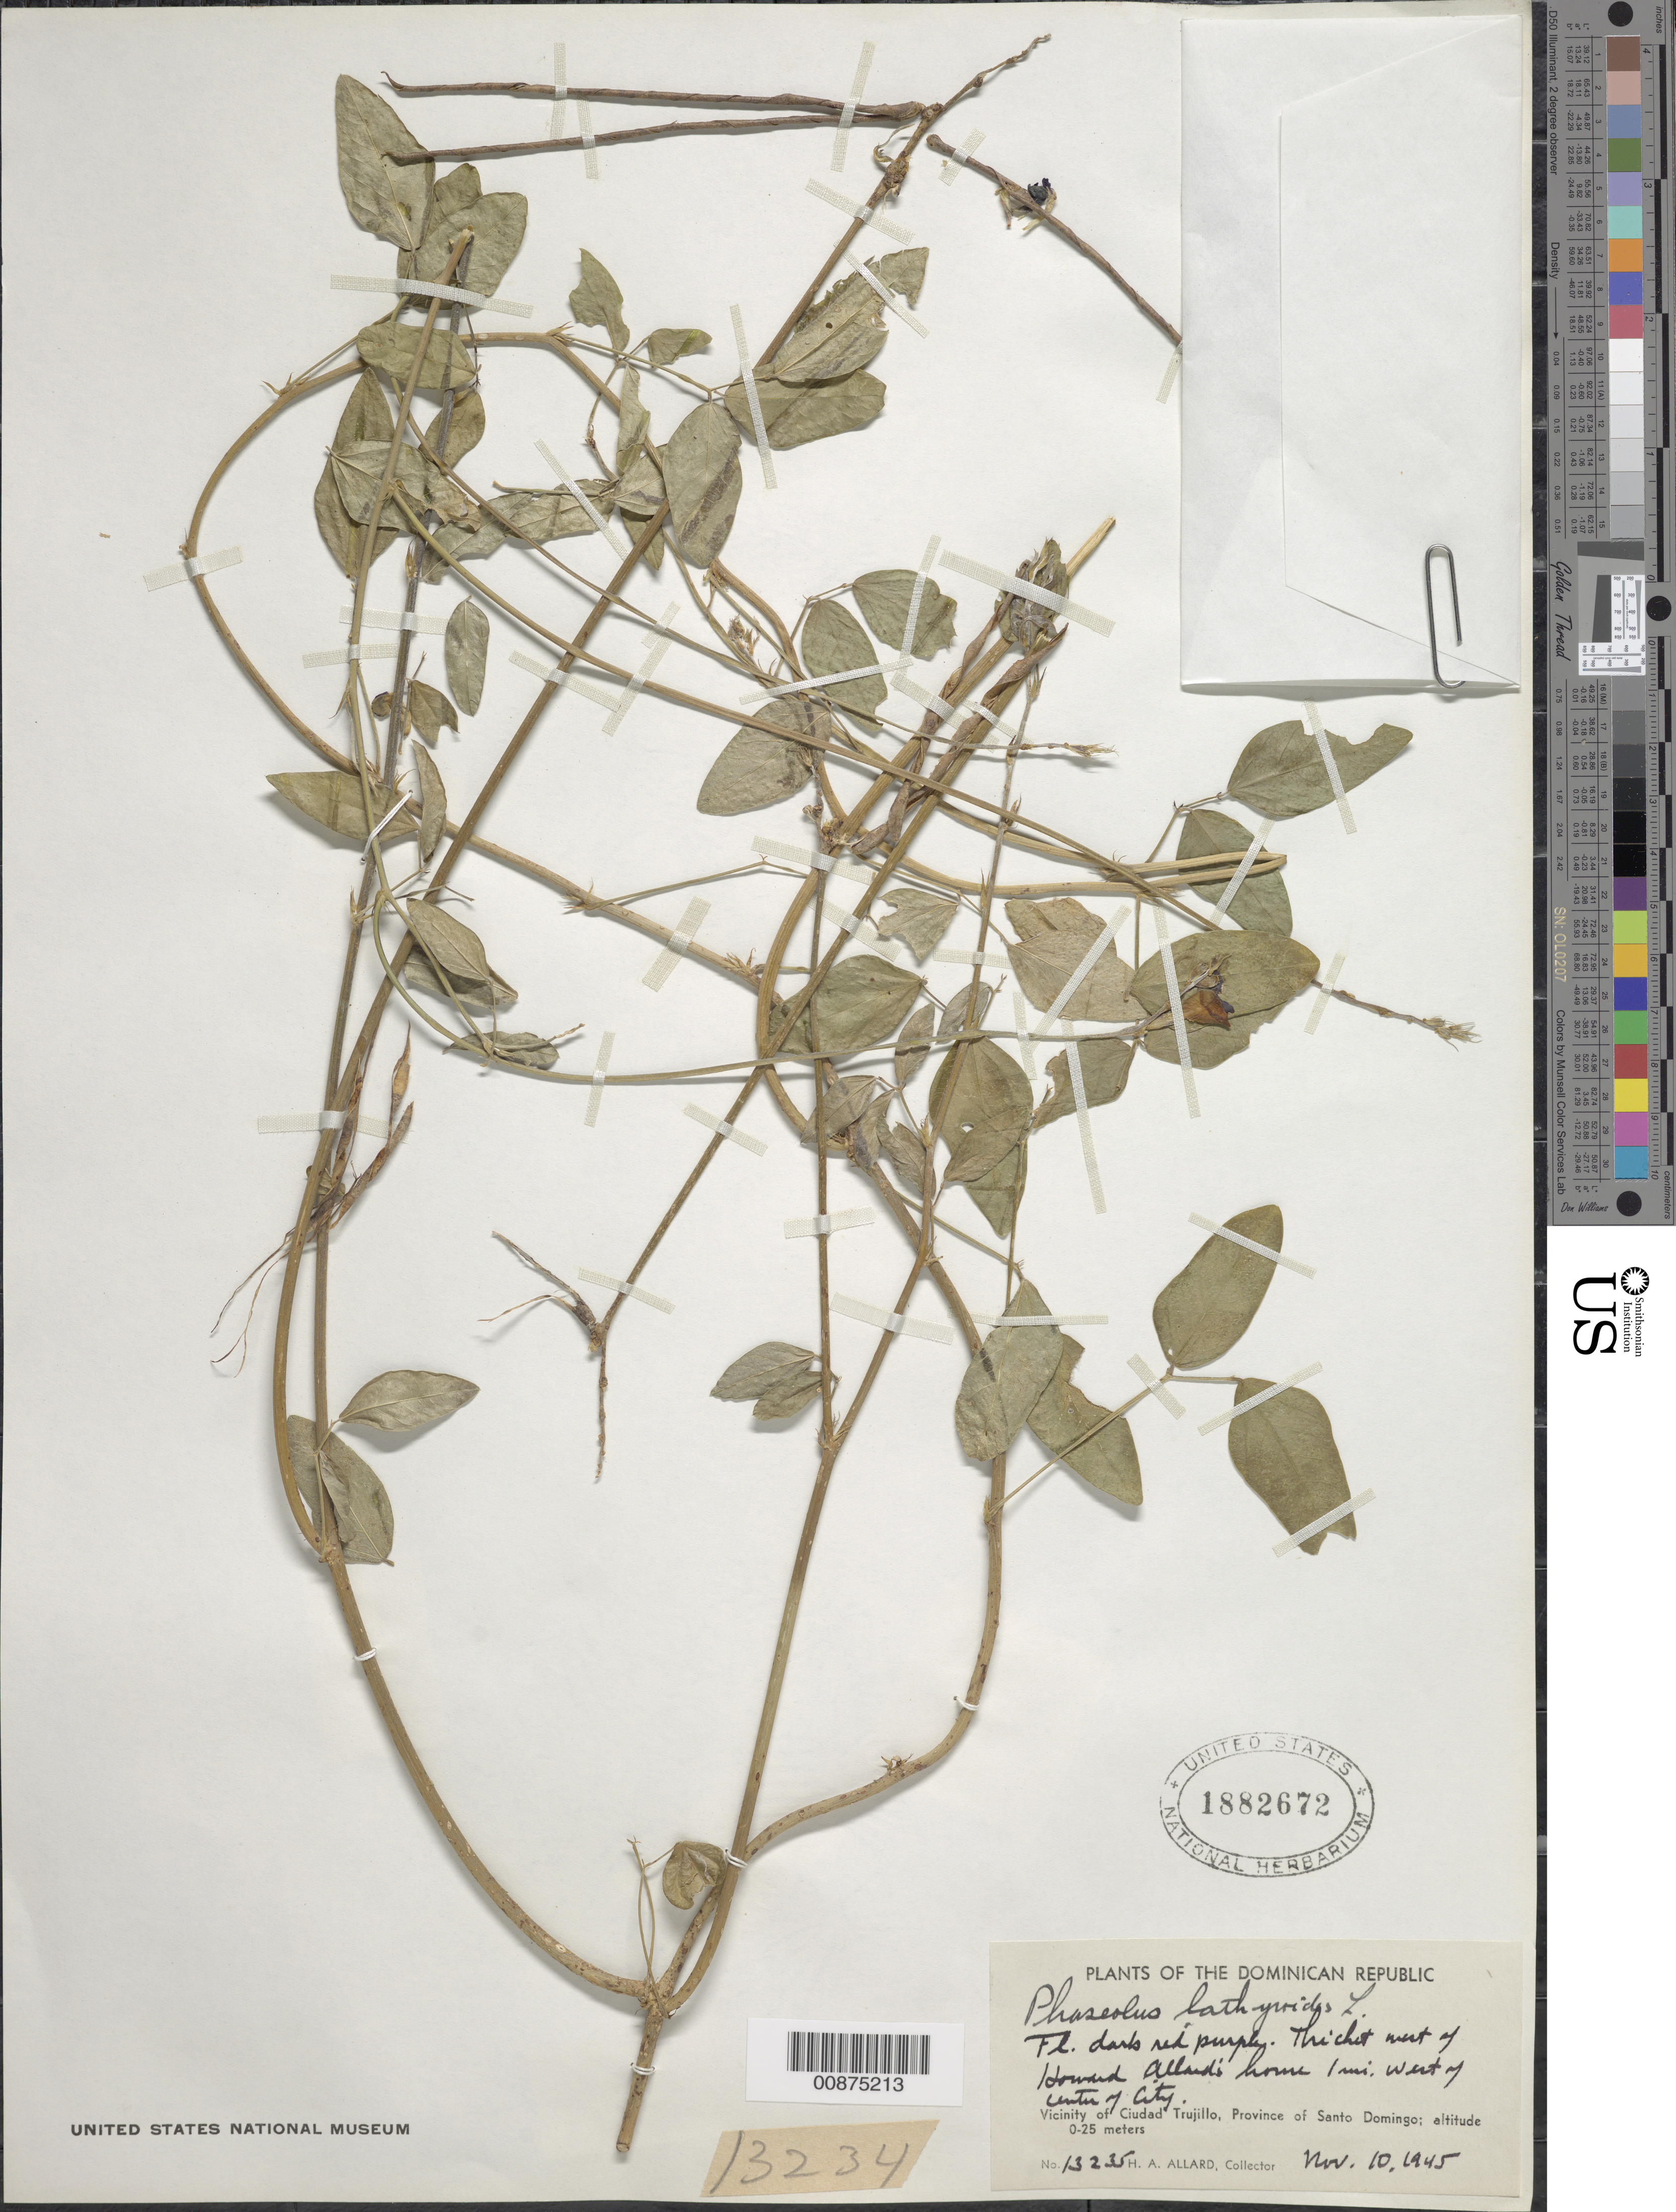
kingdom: Plantae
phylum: Tracheophyta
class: Magnoliopsida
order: Fabales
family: Fabaceae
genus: Macroptilium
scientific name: Macroptilium lathyroides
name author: (L.) Urb.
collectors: H. A. Allard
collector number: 13235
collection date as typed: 10 Nov 1945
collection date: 1945-11-10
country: Dominican Republic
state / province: Distrito Nacional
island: Hispaniola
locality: Vicinity of Ciudad Trujillo, Province of Santo Domingo (obsolete). West of Howard Allard's home, 1 mi. W of center of city.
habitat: Thicket.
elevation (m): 0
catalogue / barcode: US 1882672